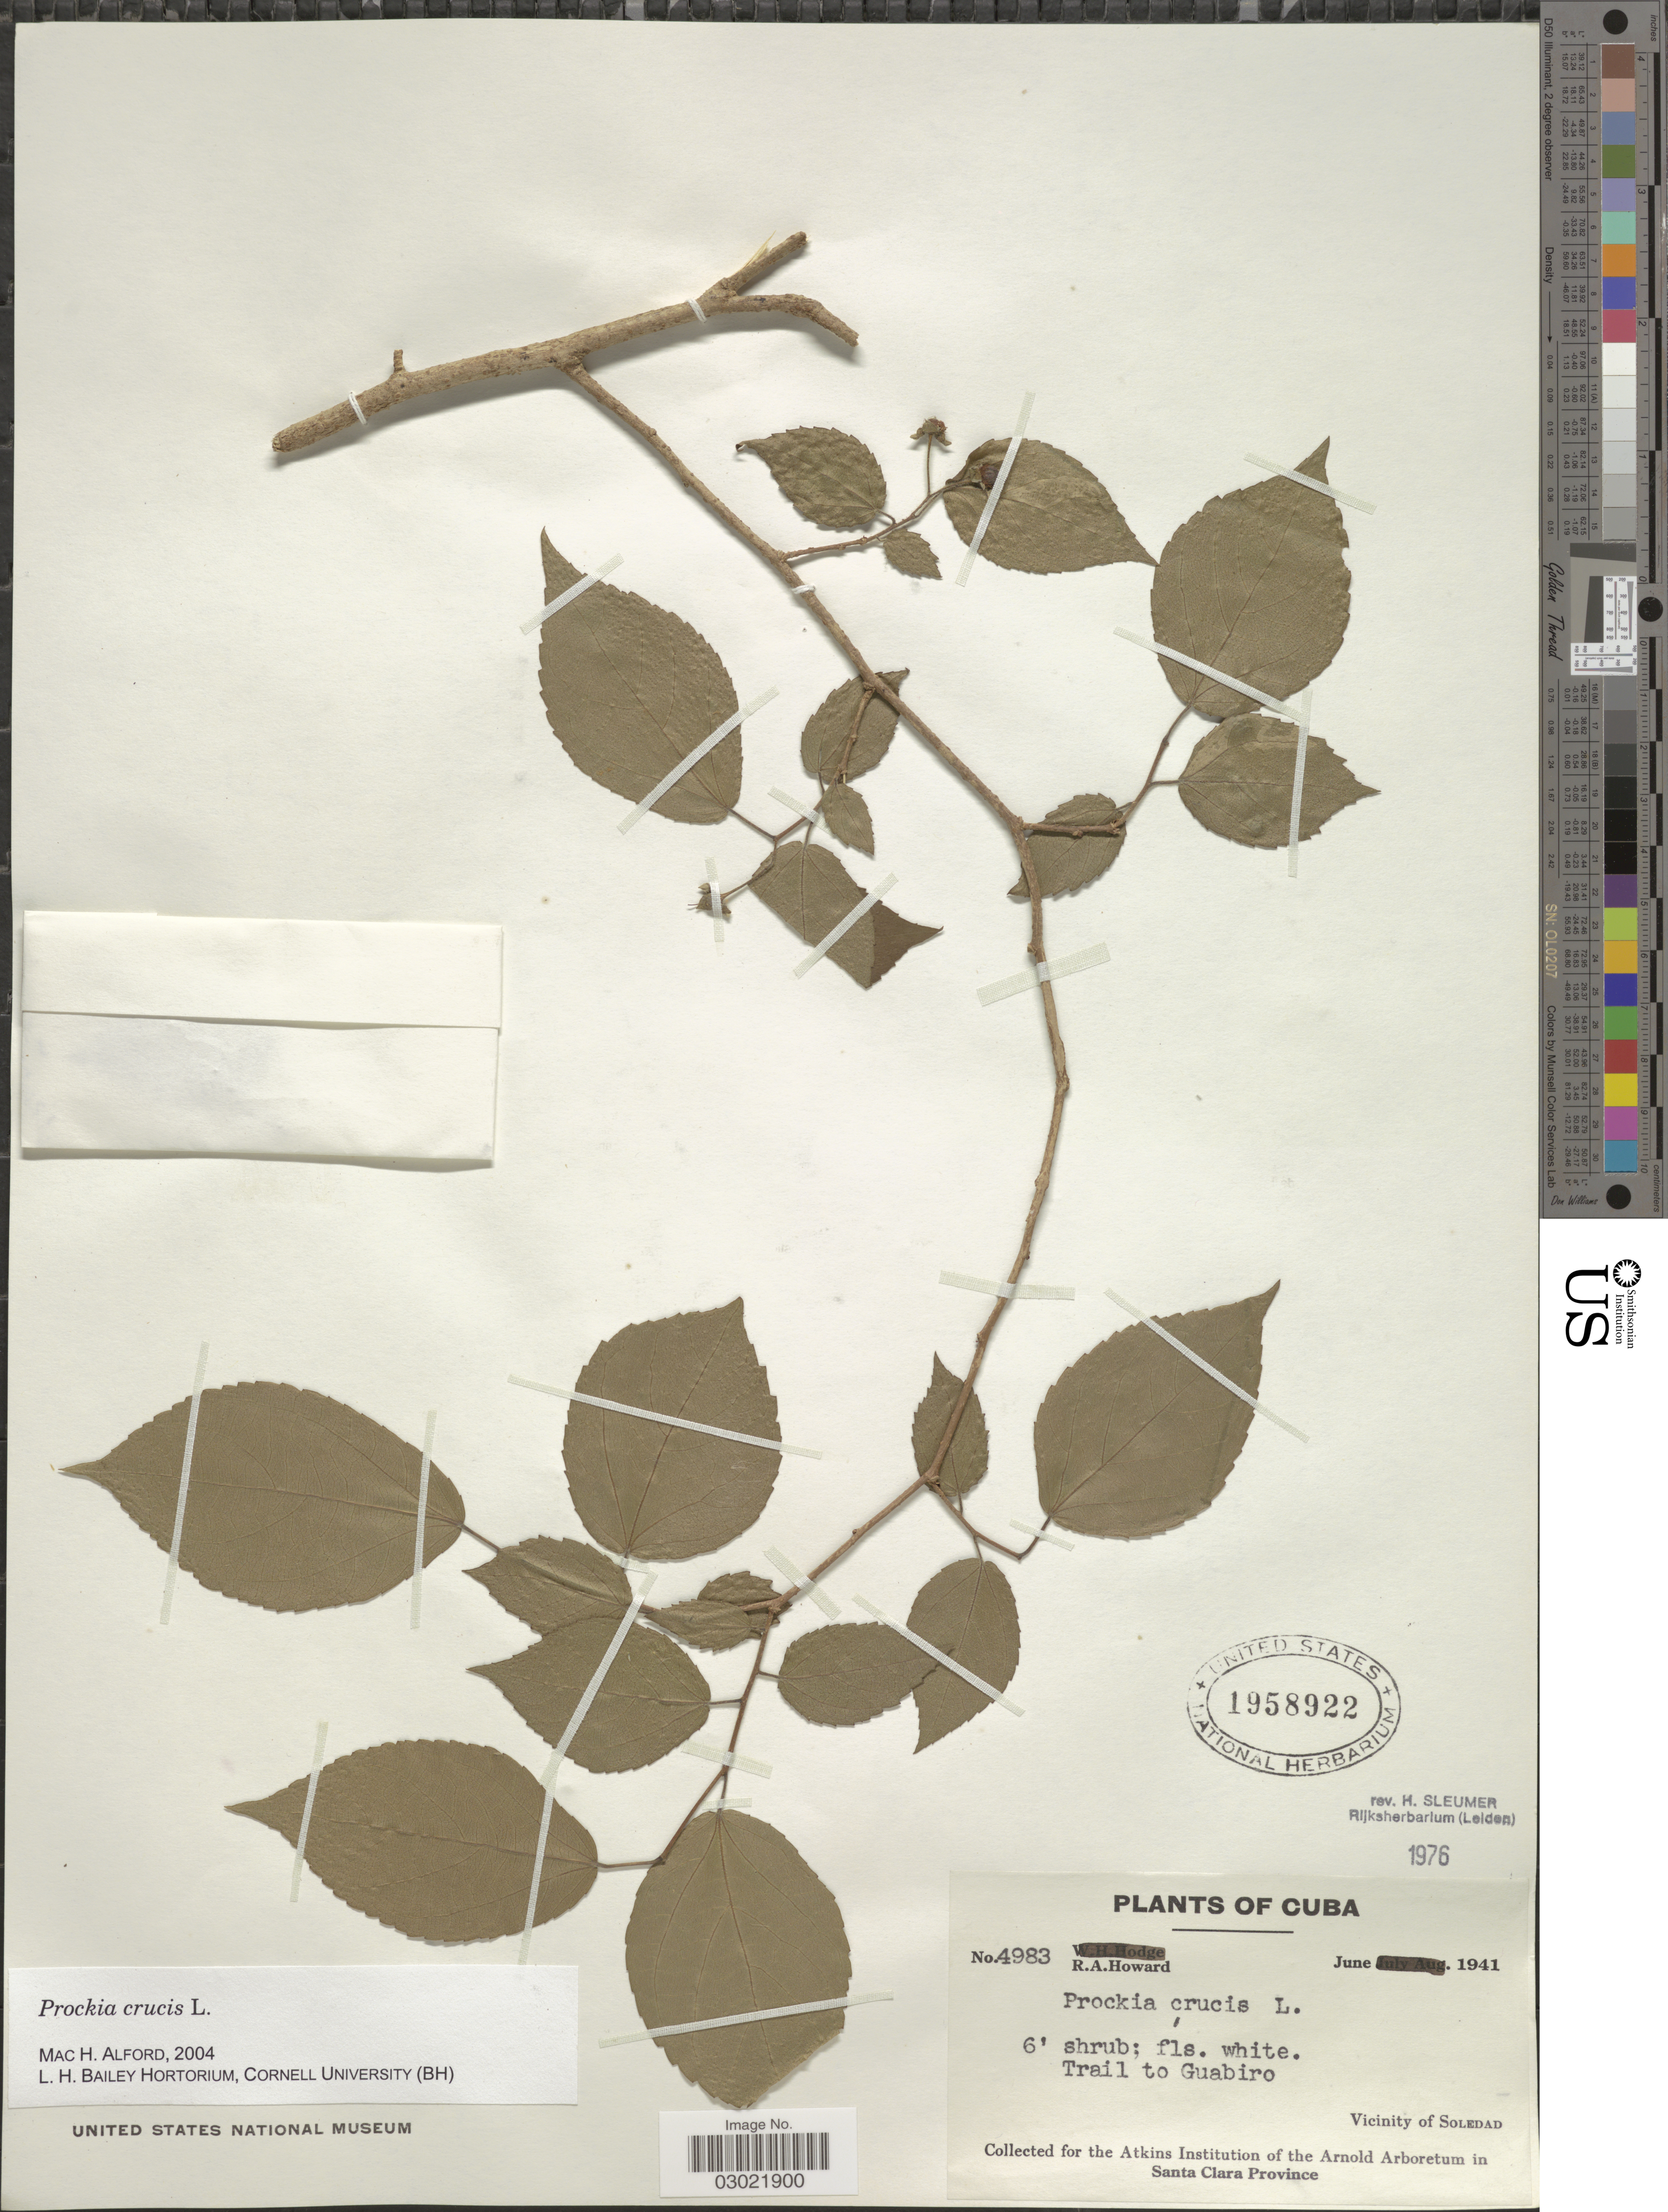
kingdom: Plantae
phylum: Tracheophyta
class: Magnoliopsida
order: Malpighiales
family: Salicaceae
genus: Prockia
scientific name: Prockia crucis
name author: P. Browne ex L.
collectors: R. A. Howard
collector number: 4983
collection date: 1941-06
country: Cuba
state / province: Las Villas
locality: Trail to Guabiro. Vicinity of Soledad. Santa Clara Province.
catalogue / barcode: US 1958922